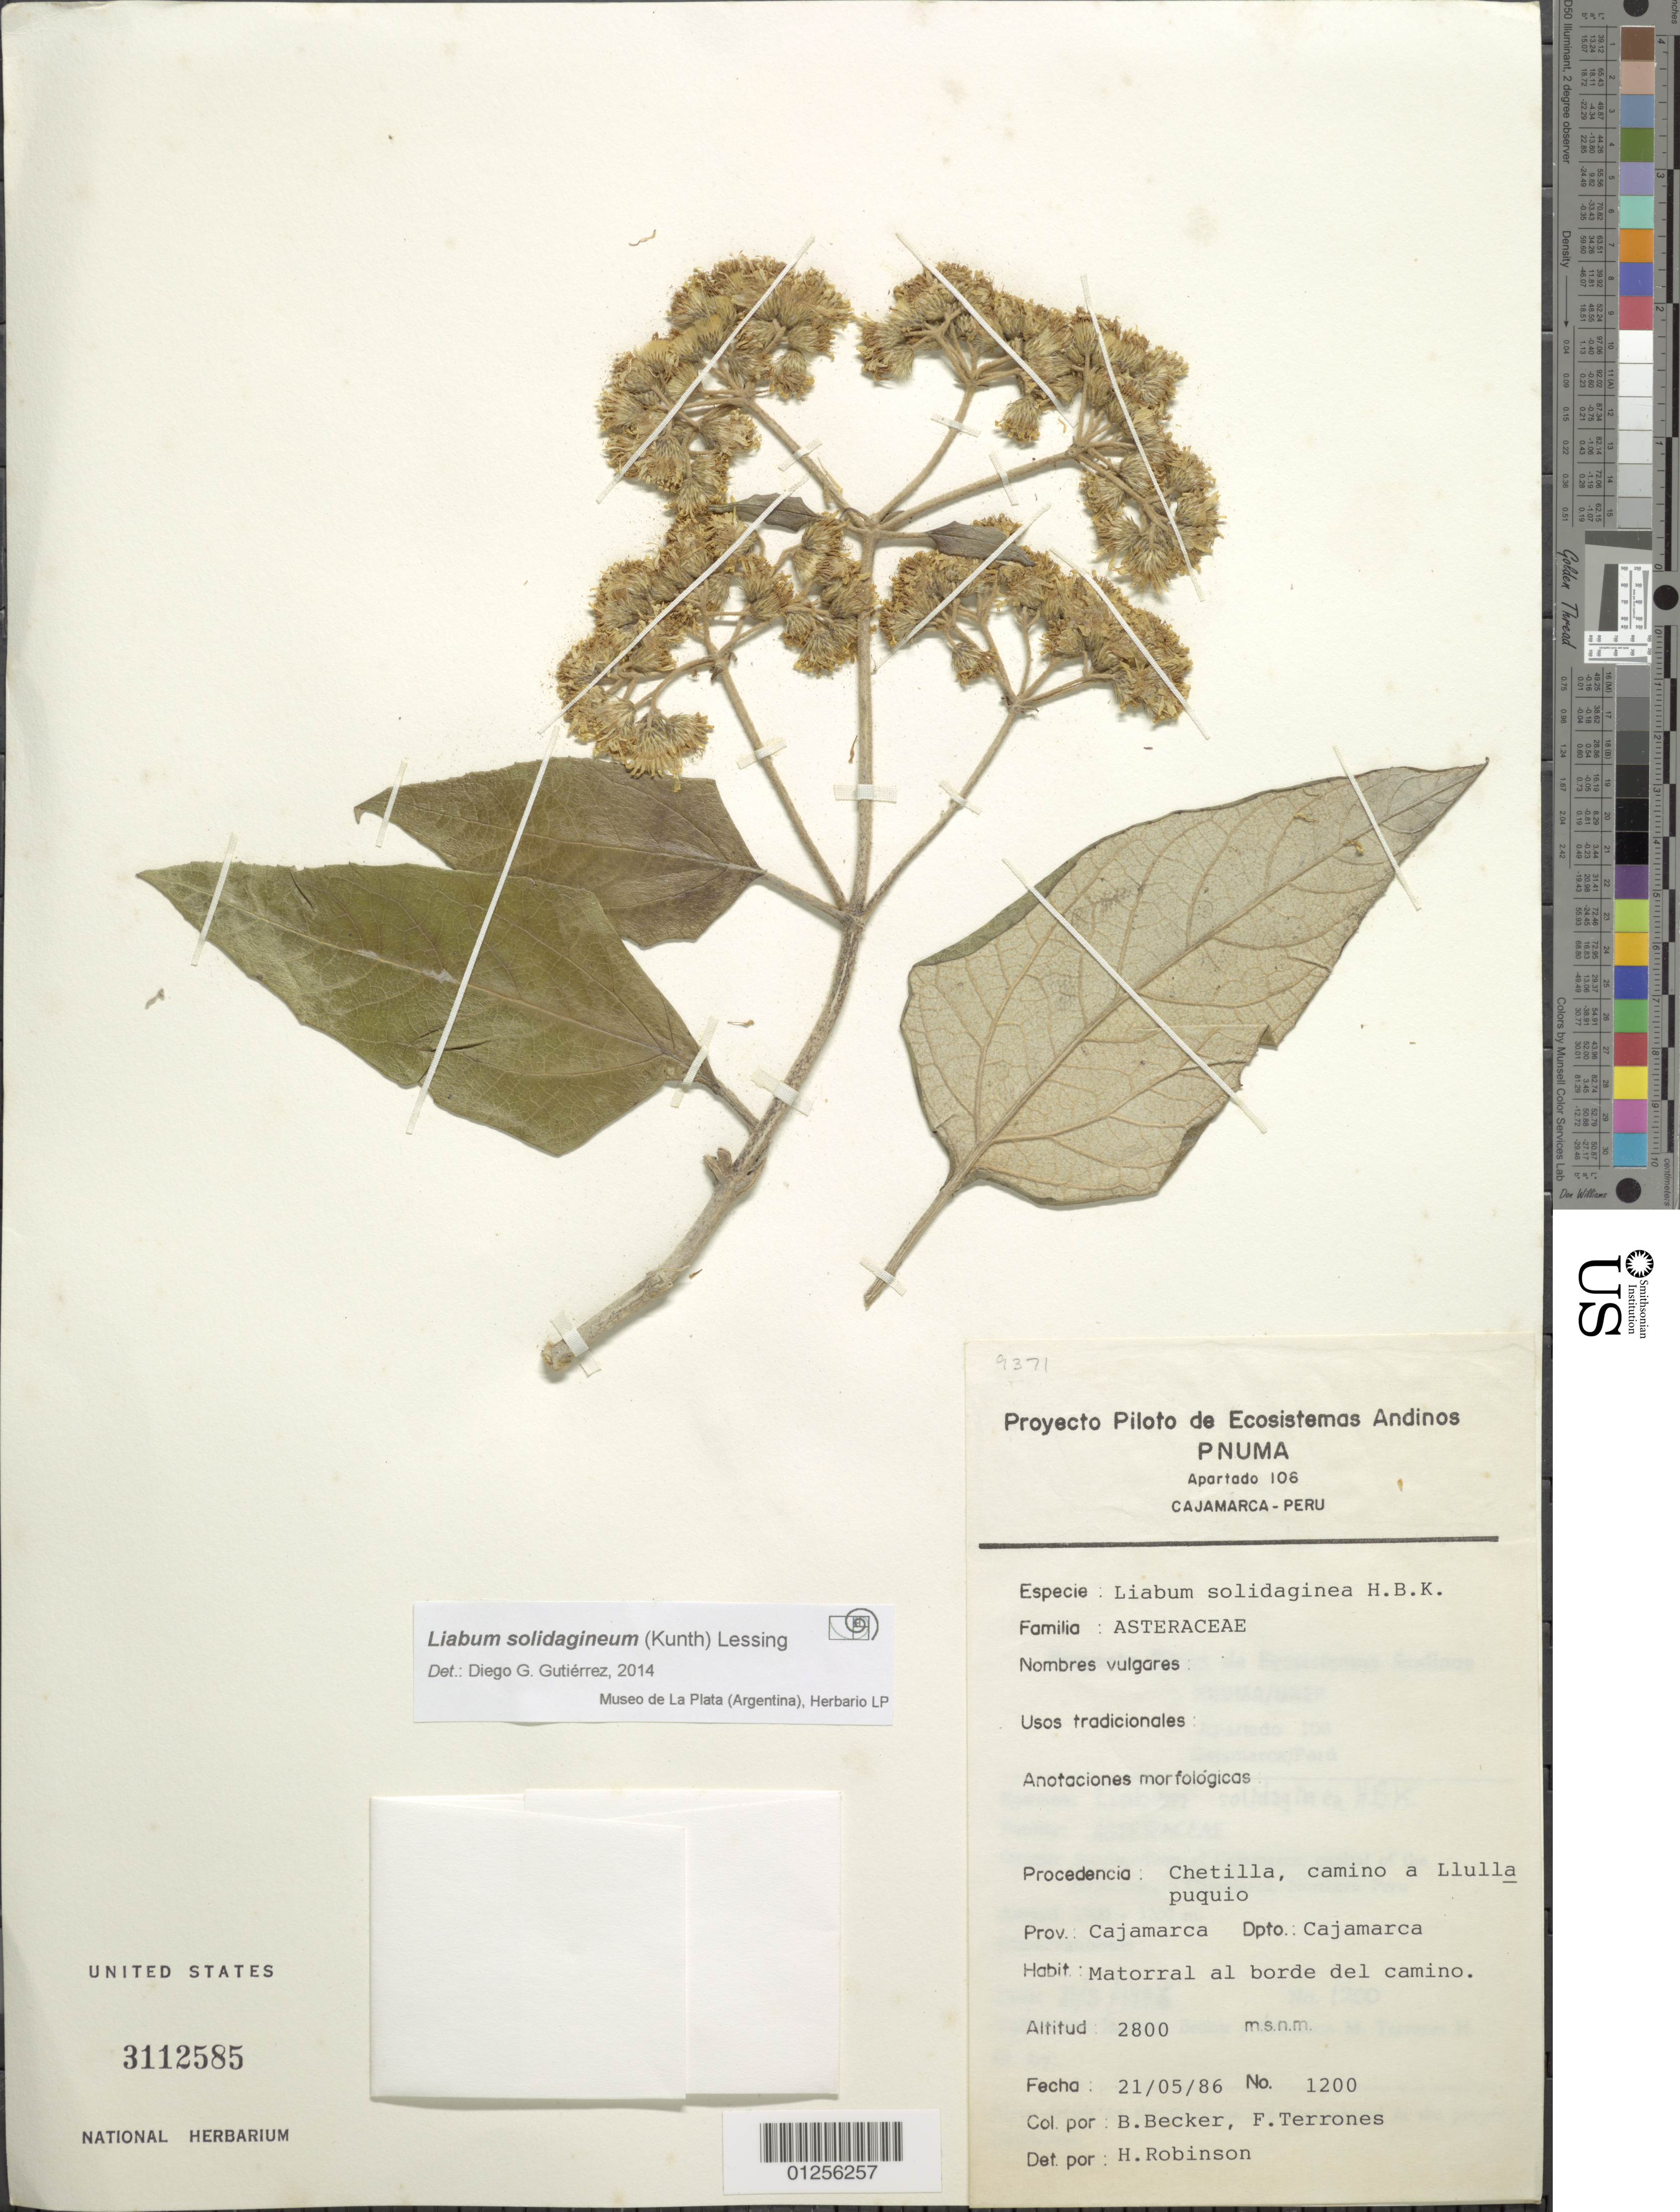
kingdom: Plantae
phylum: Tracheophyta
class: Magnoliopsida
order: Asterales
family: Asteraceae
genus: Liabum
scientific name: Liabum solidagineum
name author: (Kunth) Less.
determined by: Gutierrez, D. G.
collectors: B. Becker & F. Terrones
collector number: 1200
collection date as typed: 21 May 1986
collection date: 1986-05-21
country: Peru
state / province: Cajamarca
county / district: Cajamarca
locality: Chetilla, camino a Llullapuquio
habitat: Matorral al borde del camino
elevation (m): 2800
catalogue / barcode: US 3112585